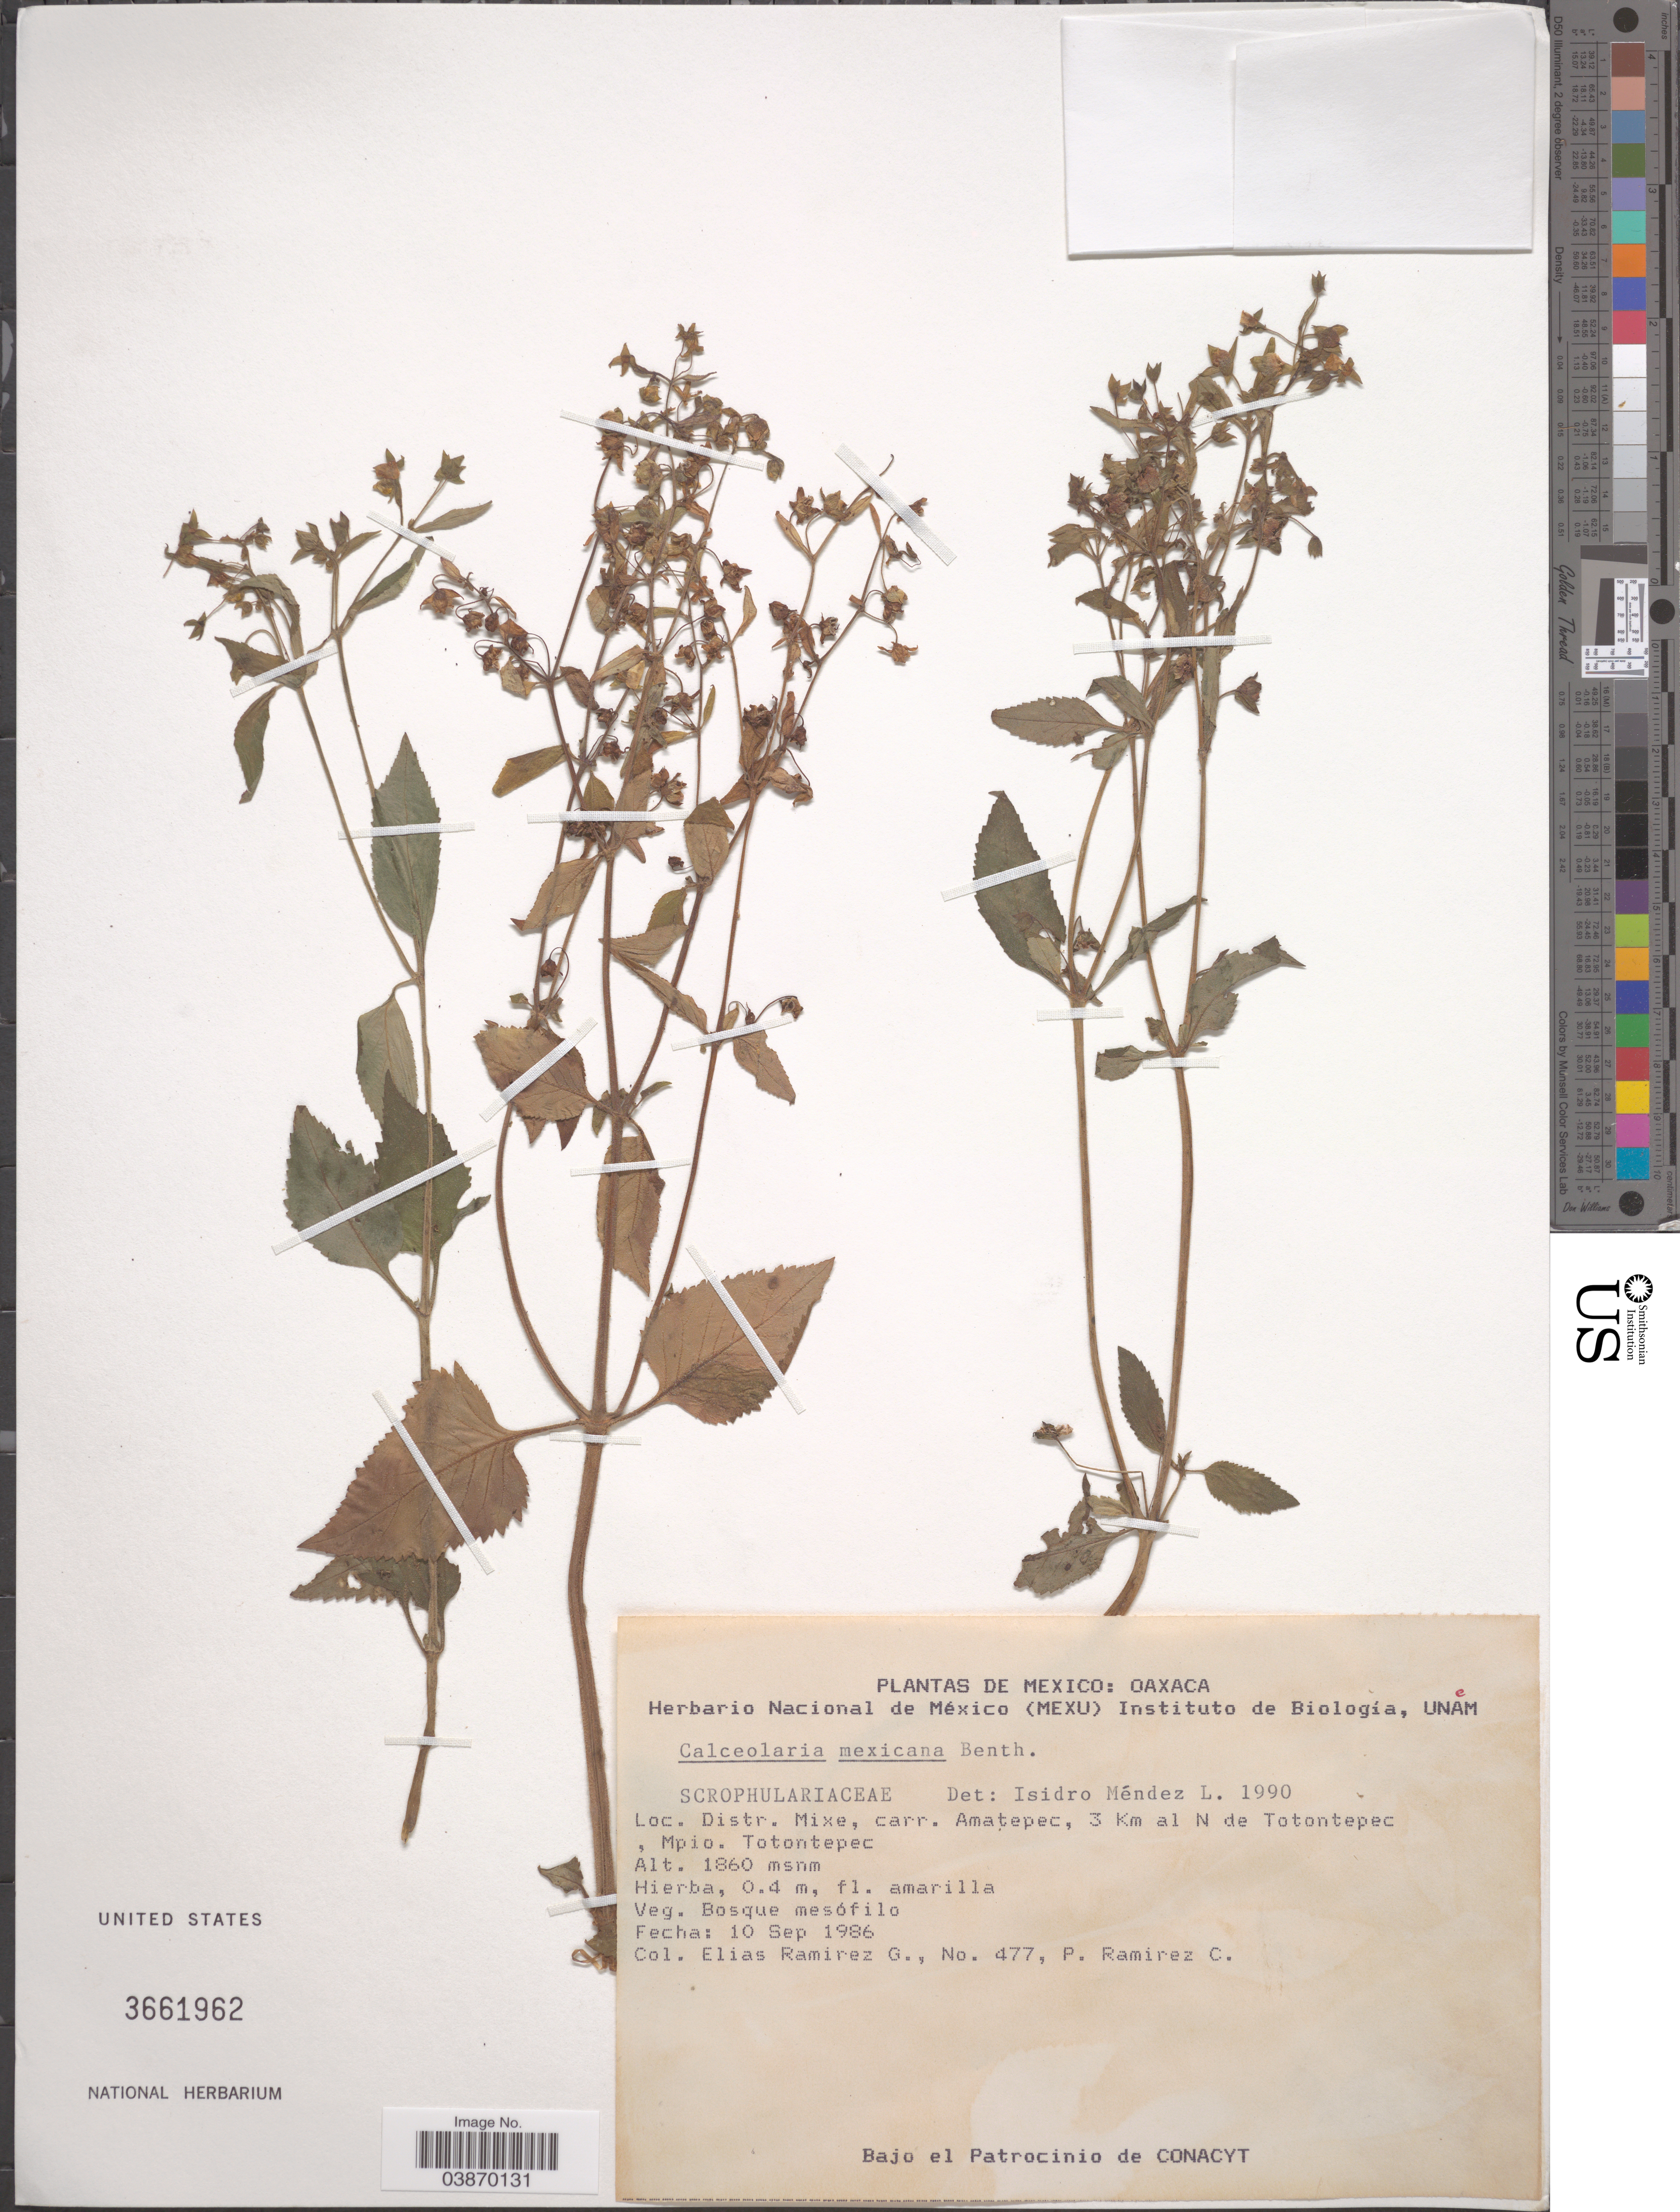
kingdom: Plantae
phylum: Tracheophyta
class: Magnoliopsida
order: Lamiales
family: Calceolariaceae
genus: Calceolaria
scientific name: Calceolaria mexicana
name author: Benth.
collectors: E. Ramirez G. & P. Ramirez C.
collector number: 477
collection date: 1986-09-10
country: Mexico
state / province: Oaxaca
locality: Distr. Mixe, carr. Amatepec, 3 Km al N de Totontepec, Mpio Totontepec.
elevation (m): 1860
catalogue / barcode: US 3661962